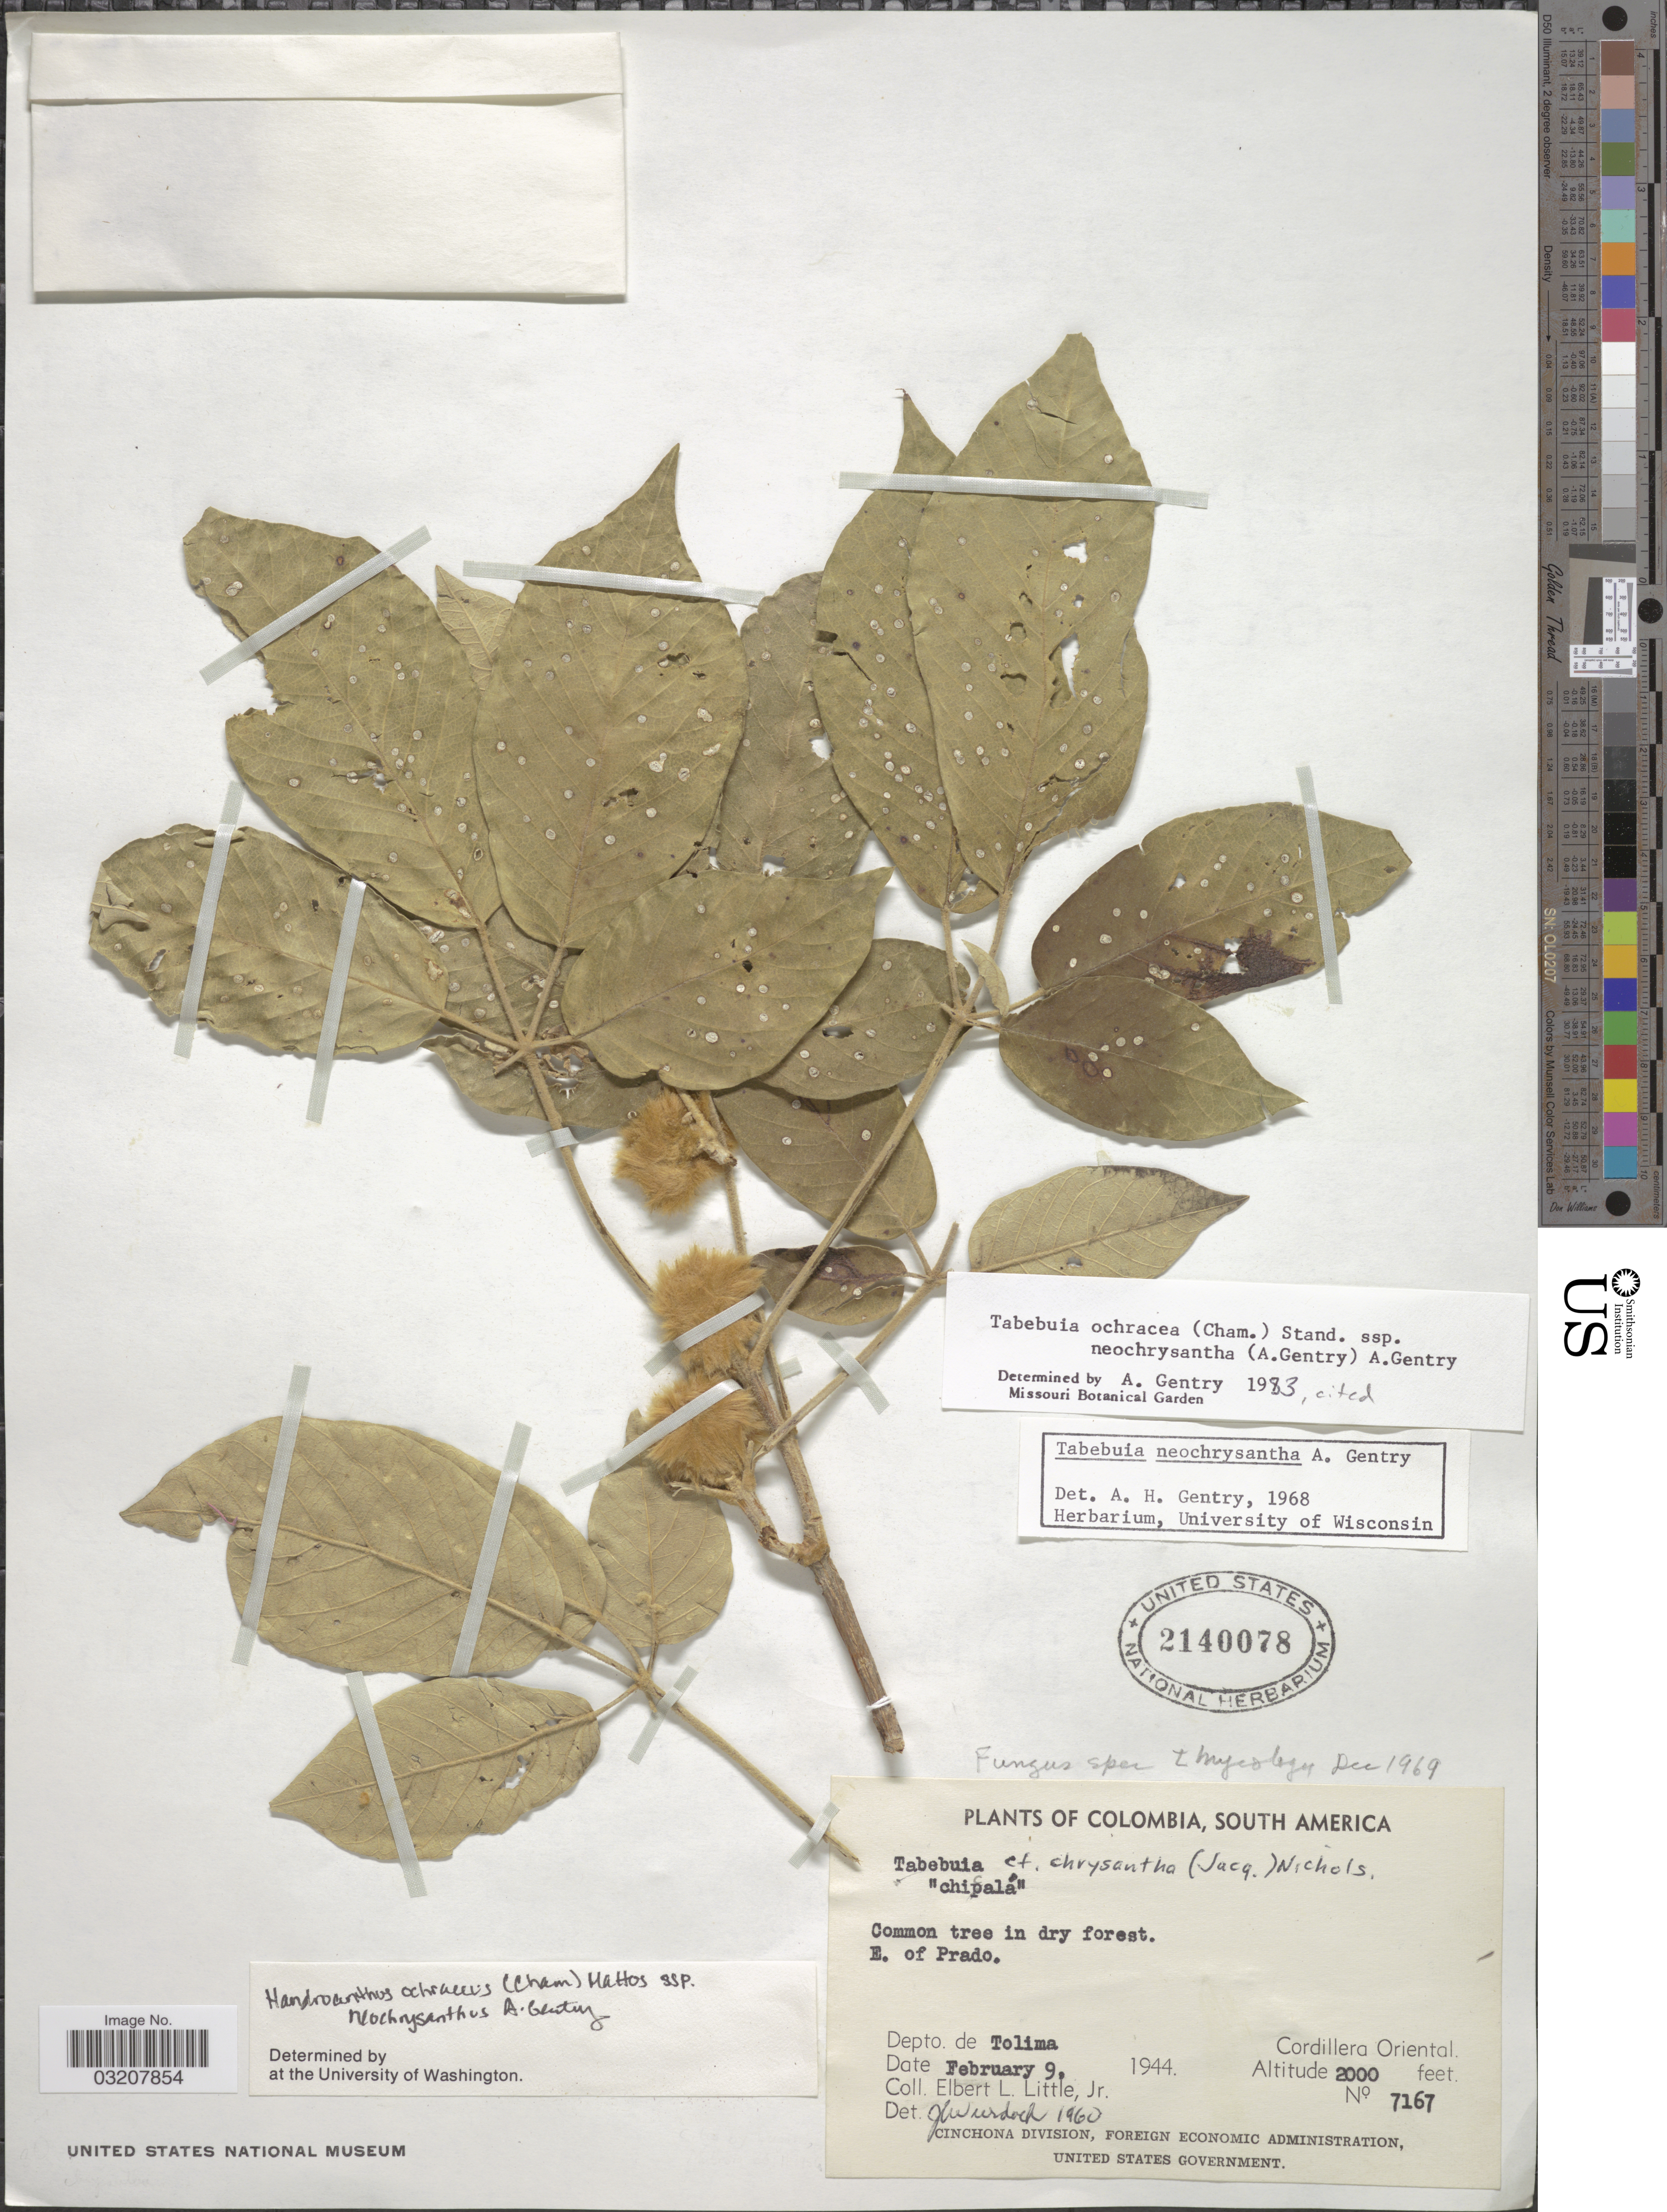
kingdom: Plantae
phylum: Tracheophyta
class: Magnoliopsida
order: Lamiales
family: Bignoniaceae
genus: Handroanthus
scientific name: Handroanthus ochraceus subsp. neochrysanthus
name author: (A.H. Gentry) S.O. Grose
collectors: E. L. Little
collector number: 7167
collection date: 1944-02-09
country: Colombia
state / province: Tolima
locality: E. of Prado. Depto. de Tolima. Cordillera Oriental.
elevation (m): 610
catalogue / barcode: US 2140078